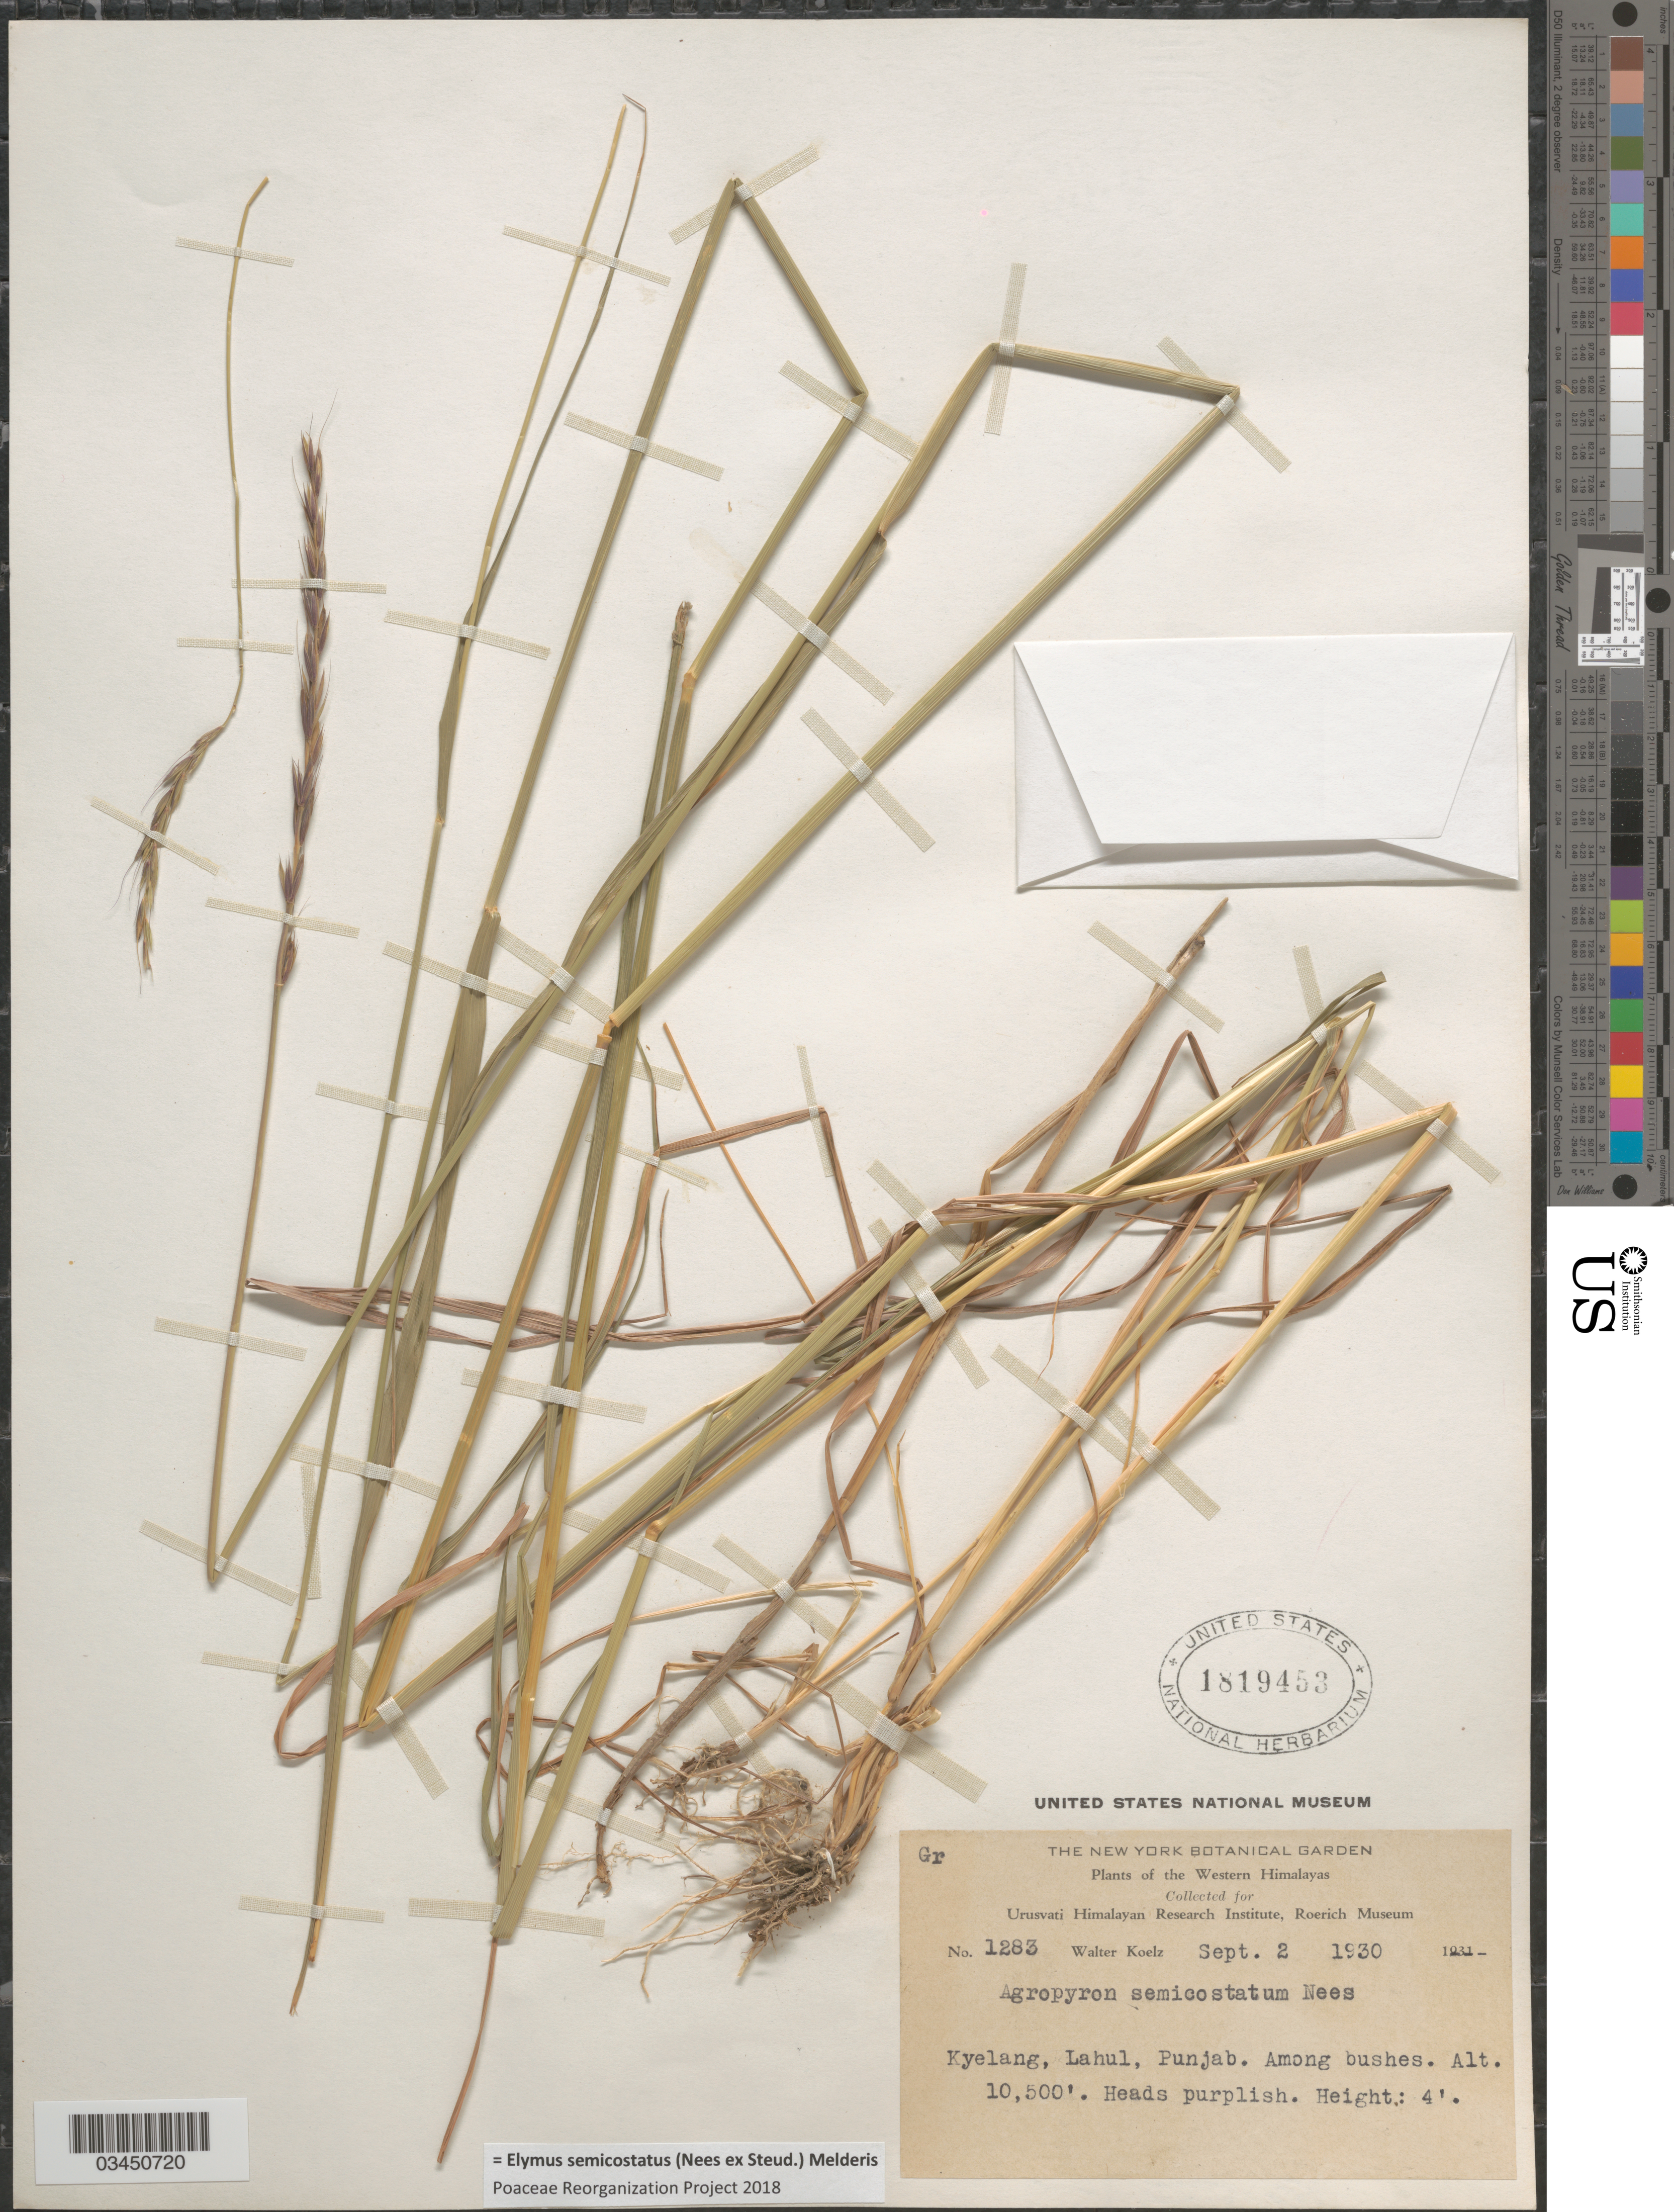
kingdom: Plantae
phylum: Tracheophyta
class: Liliopsida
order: Poales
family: Poaceae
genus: Elymus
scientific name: Elymus semicostatus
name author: (Nees ex Steud.) Melderis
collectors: W. N. Koelz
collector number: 1283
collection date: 1930-09-02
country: India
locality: Western Himalayas. Kyelang, Lahul, Punjab. Among bushes.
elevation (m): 3200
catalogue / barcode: US 1819453